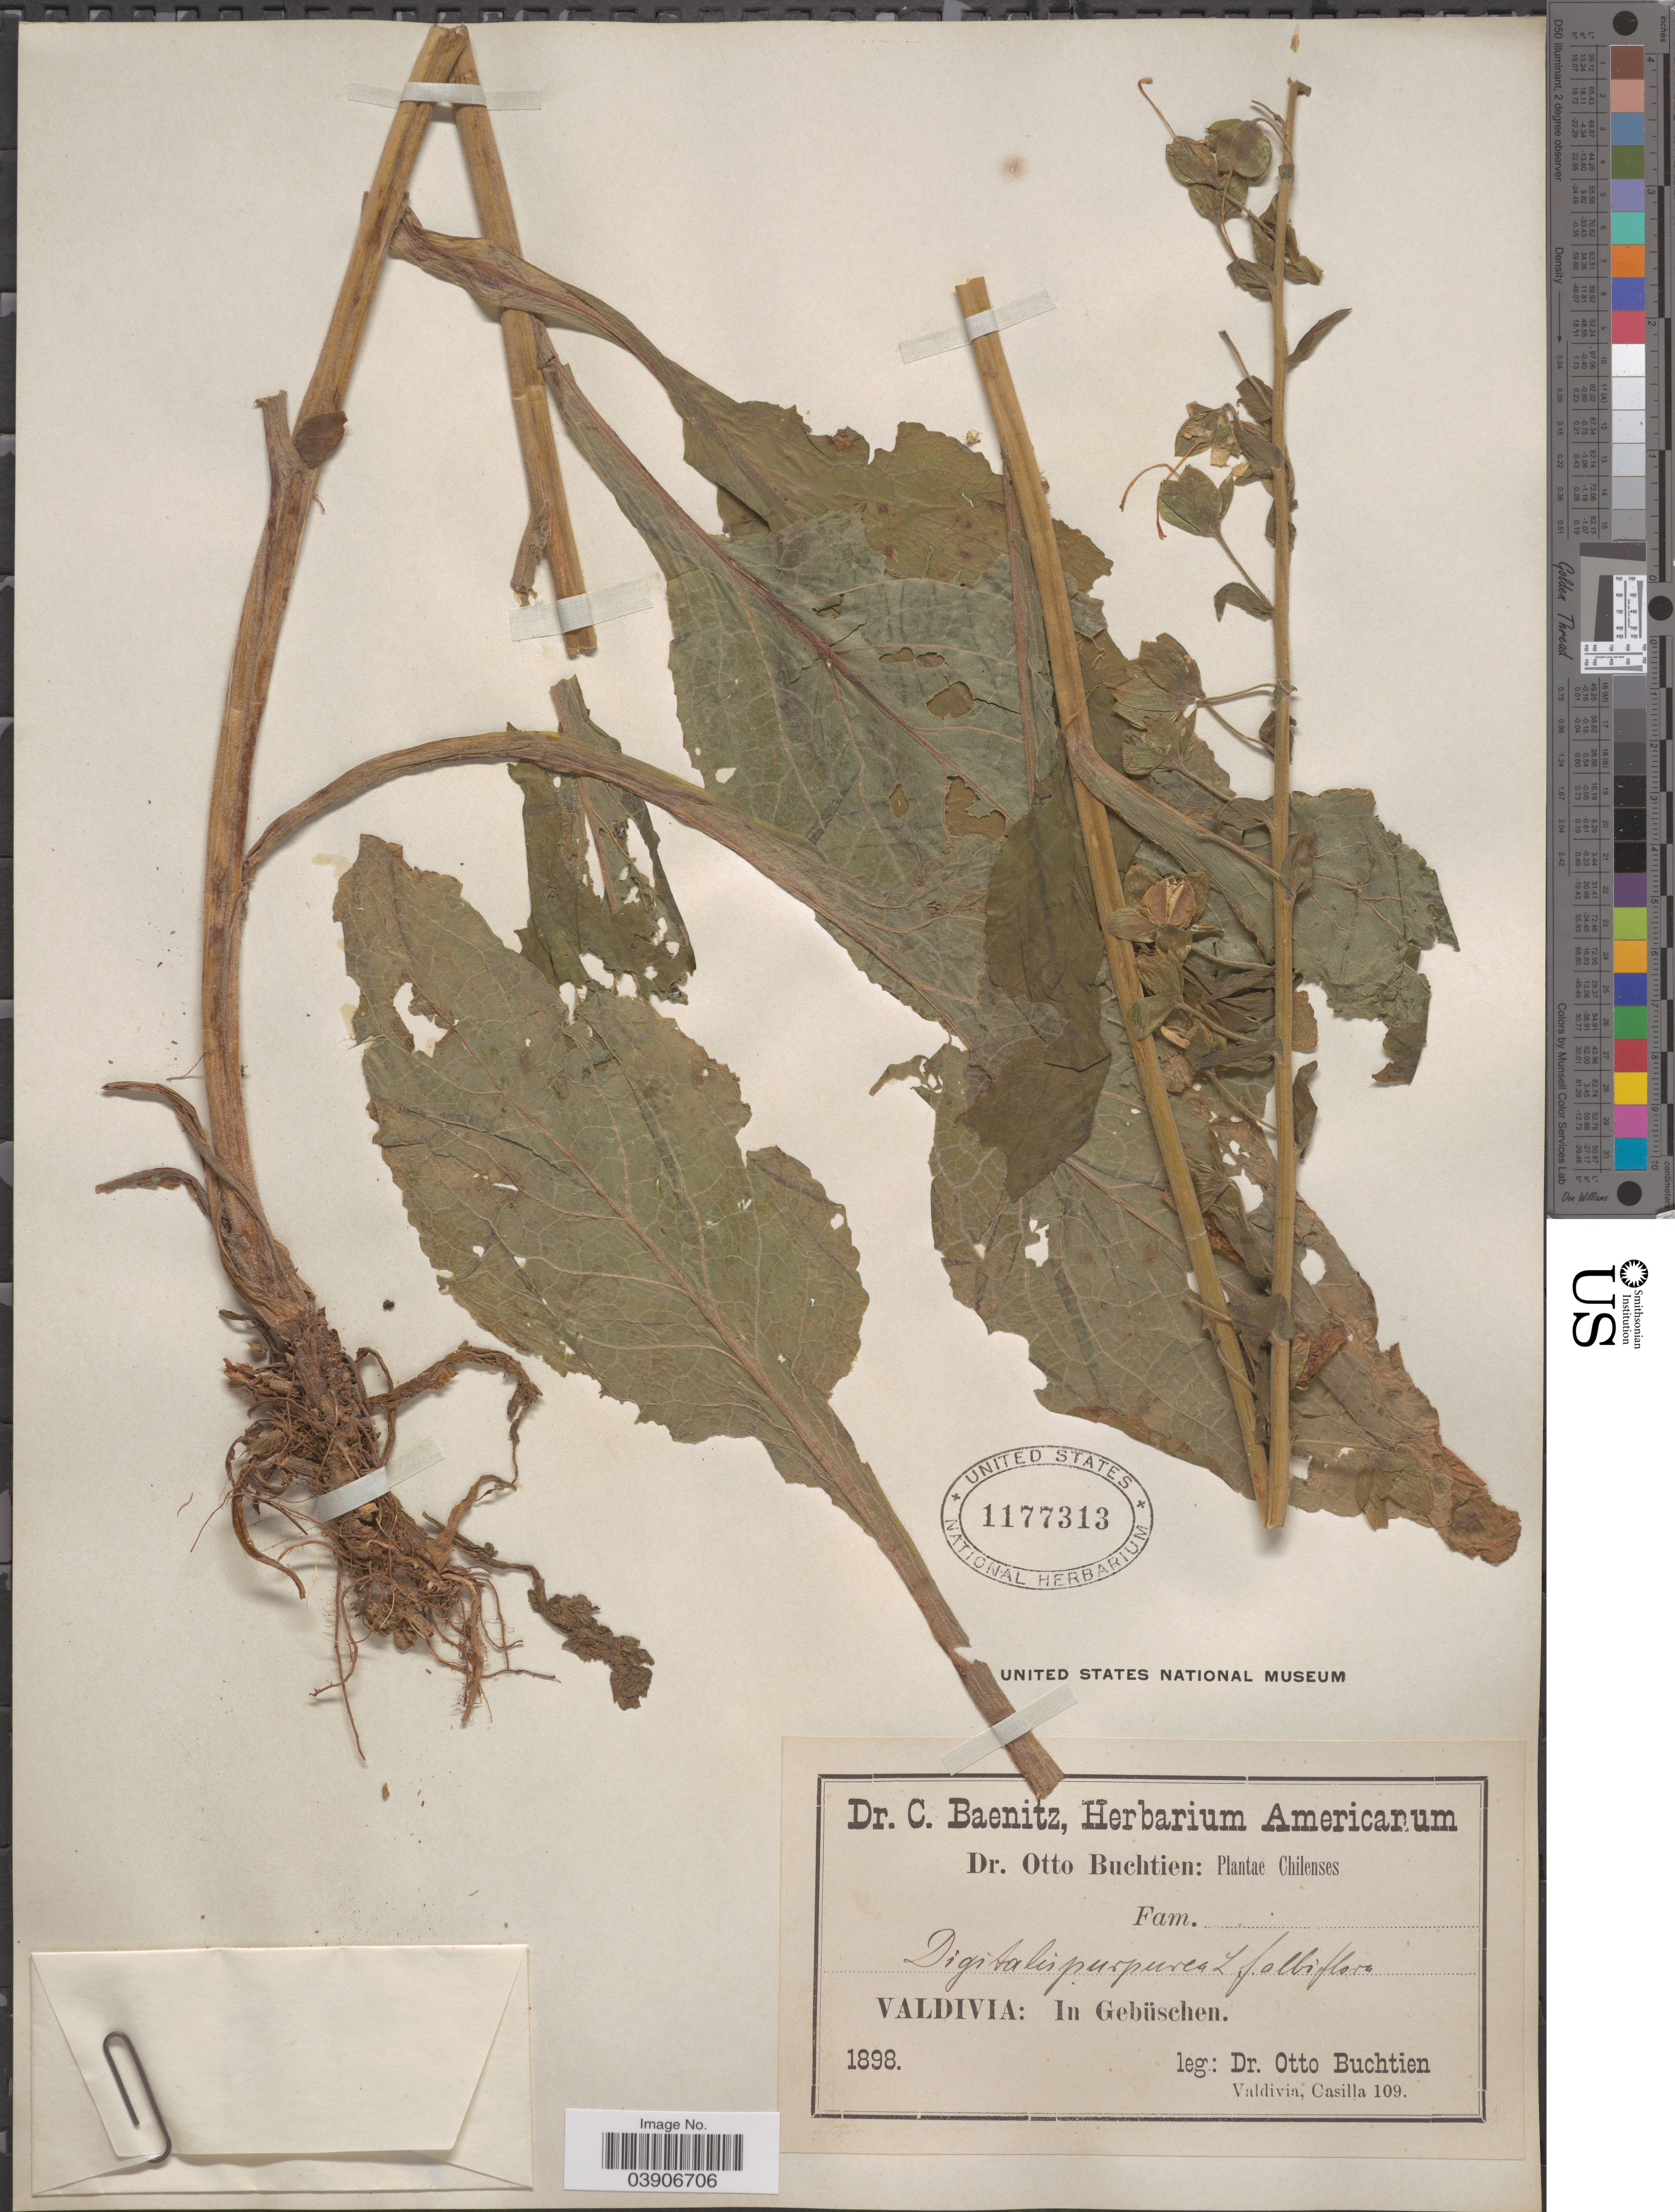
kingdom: Plantae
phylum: Tracheophyta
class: Magnoliopsida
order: Lamiales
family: Plantaginaceae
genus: Digitalis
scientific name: Digitalis purpurea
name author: L.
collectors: O. Buchtien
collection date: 1898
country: Chile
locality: Valdivia: In Gebüschen.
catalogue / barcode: US 1177313